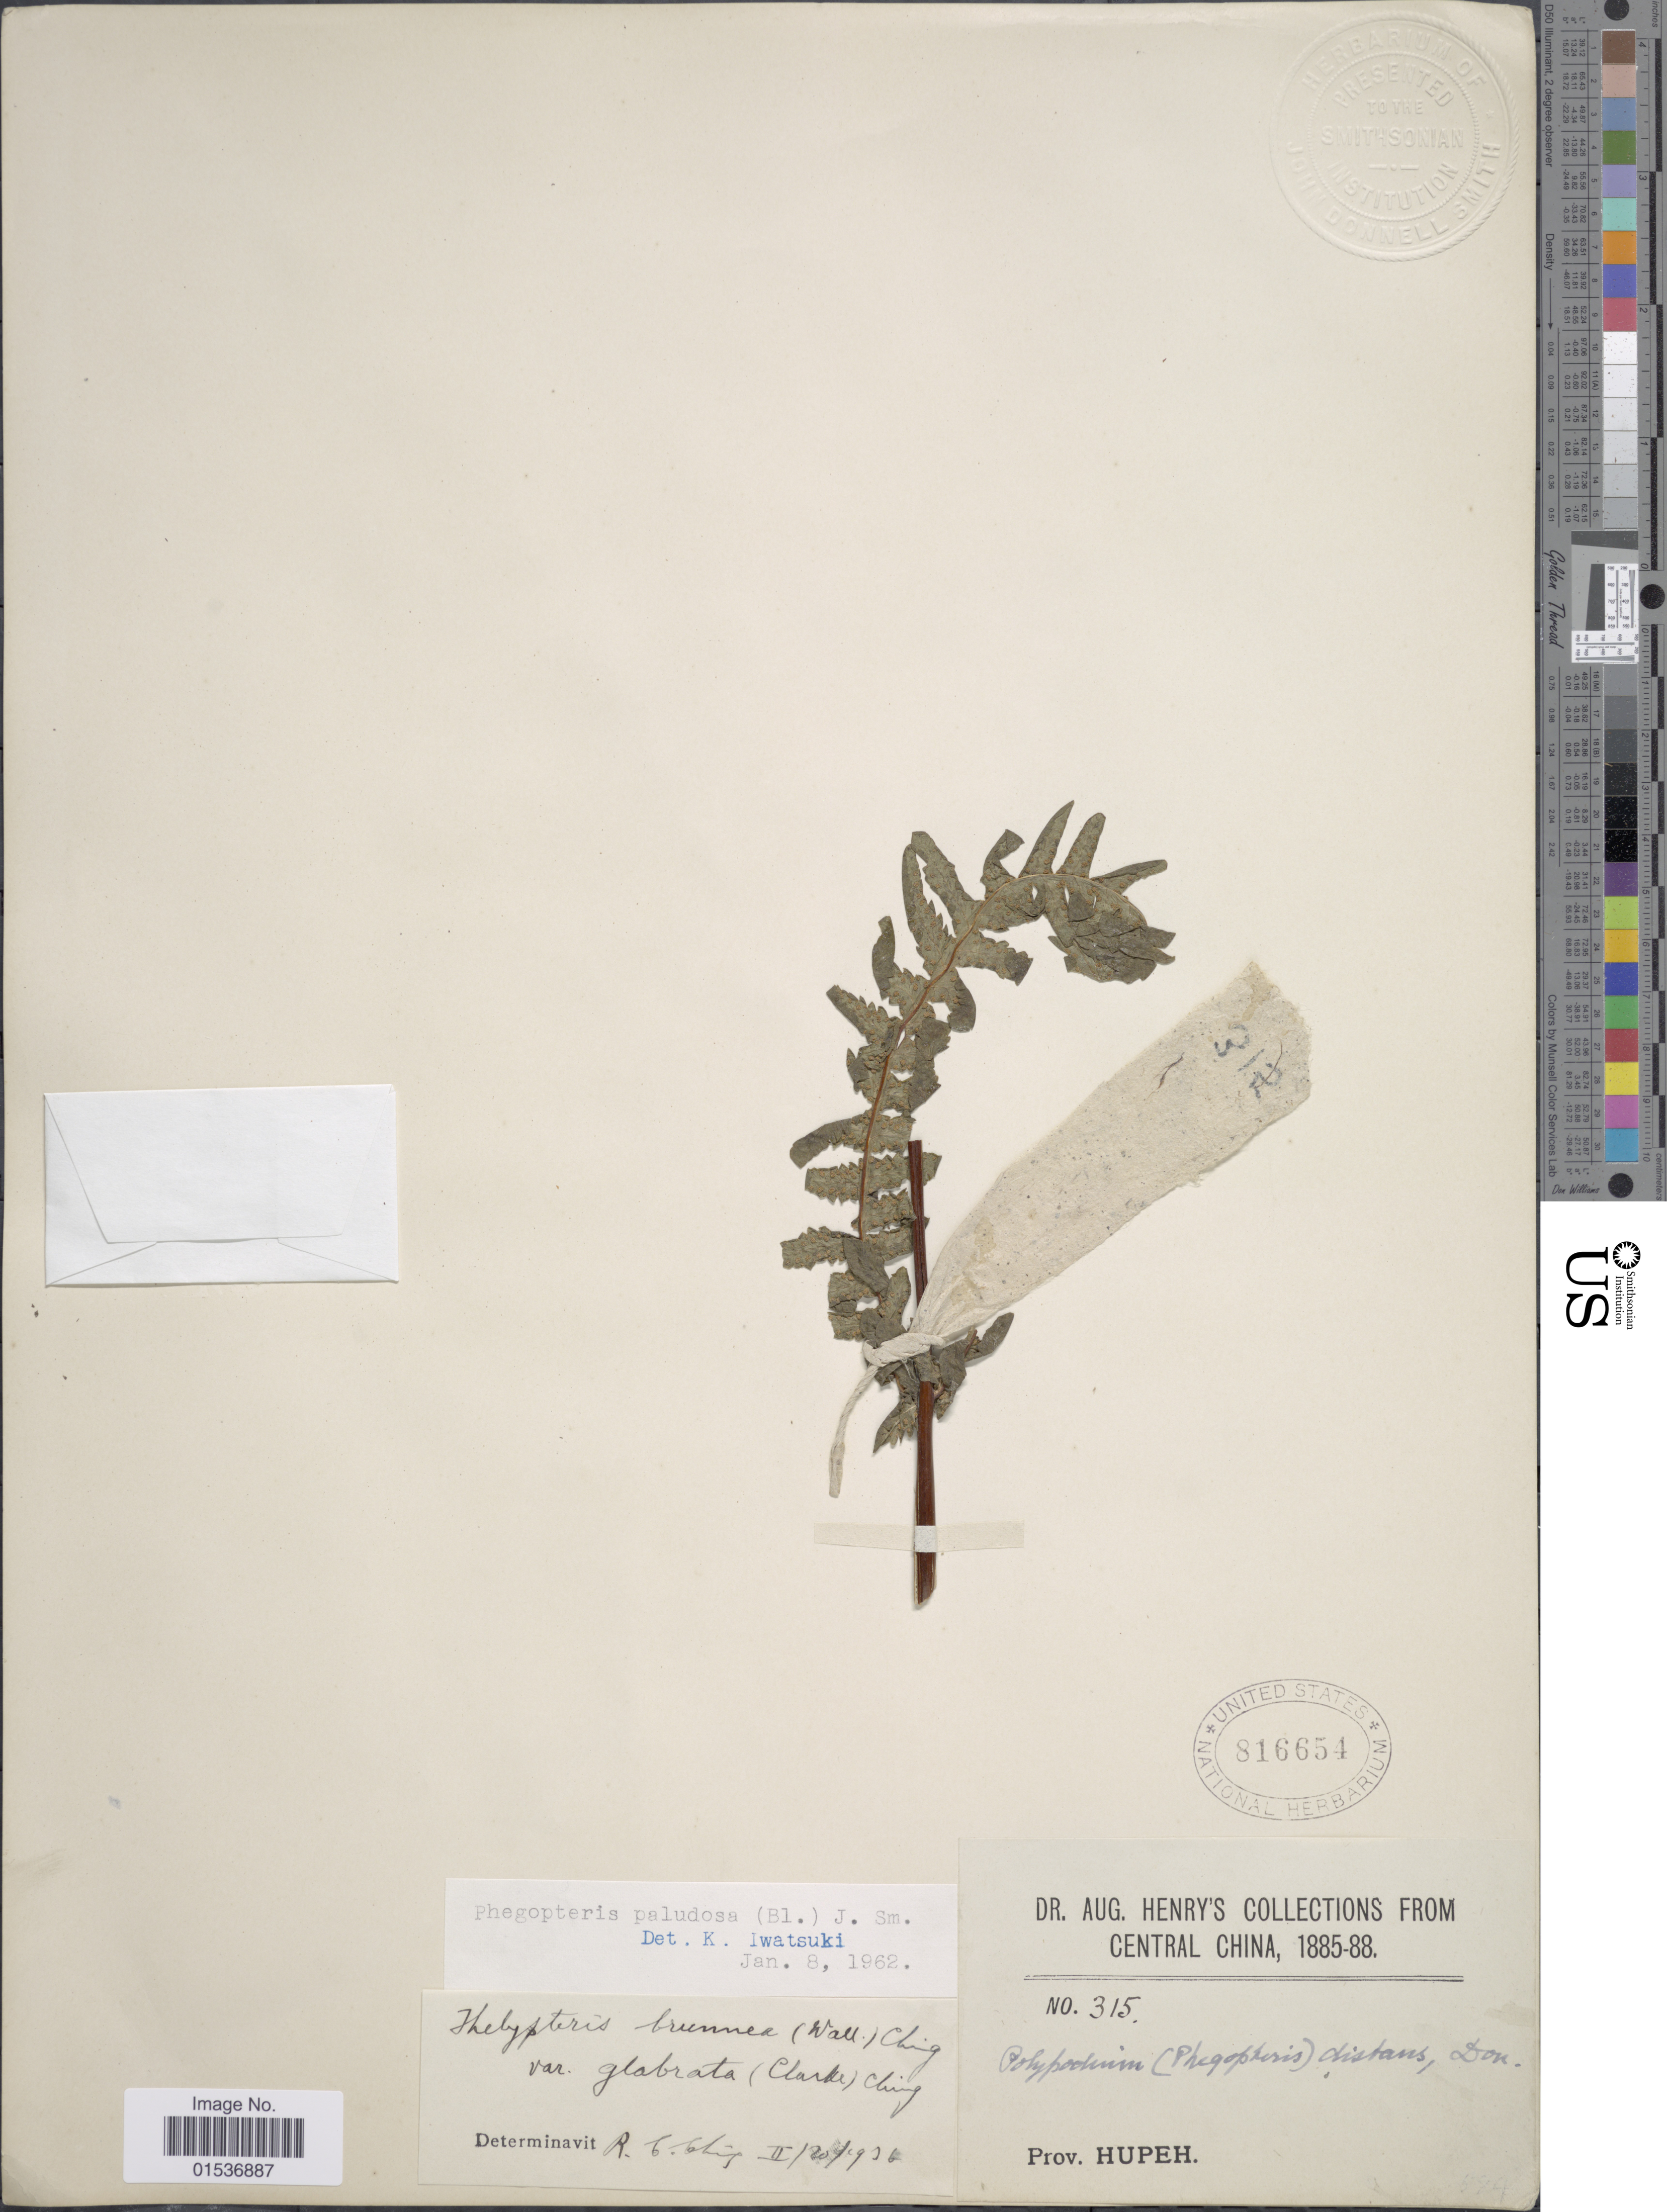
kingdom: Plantae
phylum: Tracheophyta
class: Polypodiopsida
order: Polypodiales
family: Thelypteridaceae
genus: Pseudophegopteris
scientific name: Pseudophegopteris paludosa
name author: (Blume) Ching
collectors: A. Henry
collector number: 315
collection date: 1885/1888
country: China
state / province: Hubei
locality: Central China, Prov. Hupeh.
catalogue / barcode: US 816654